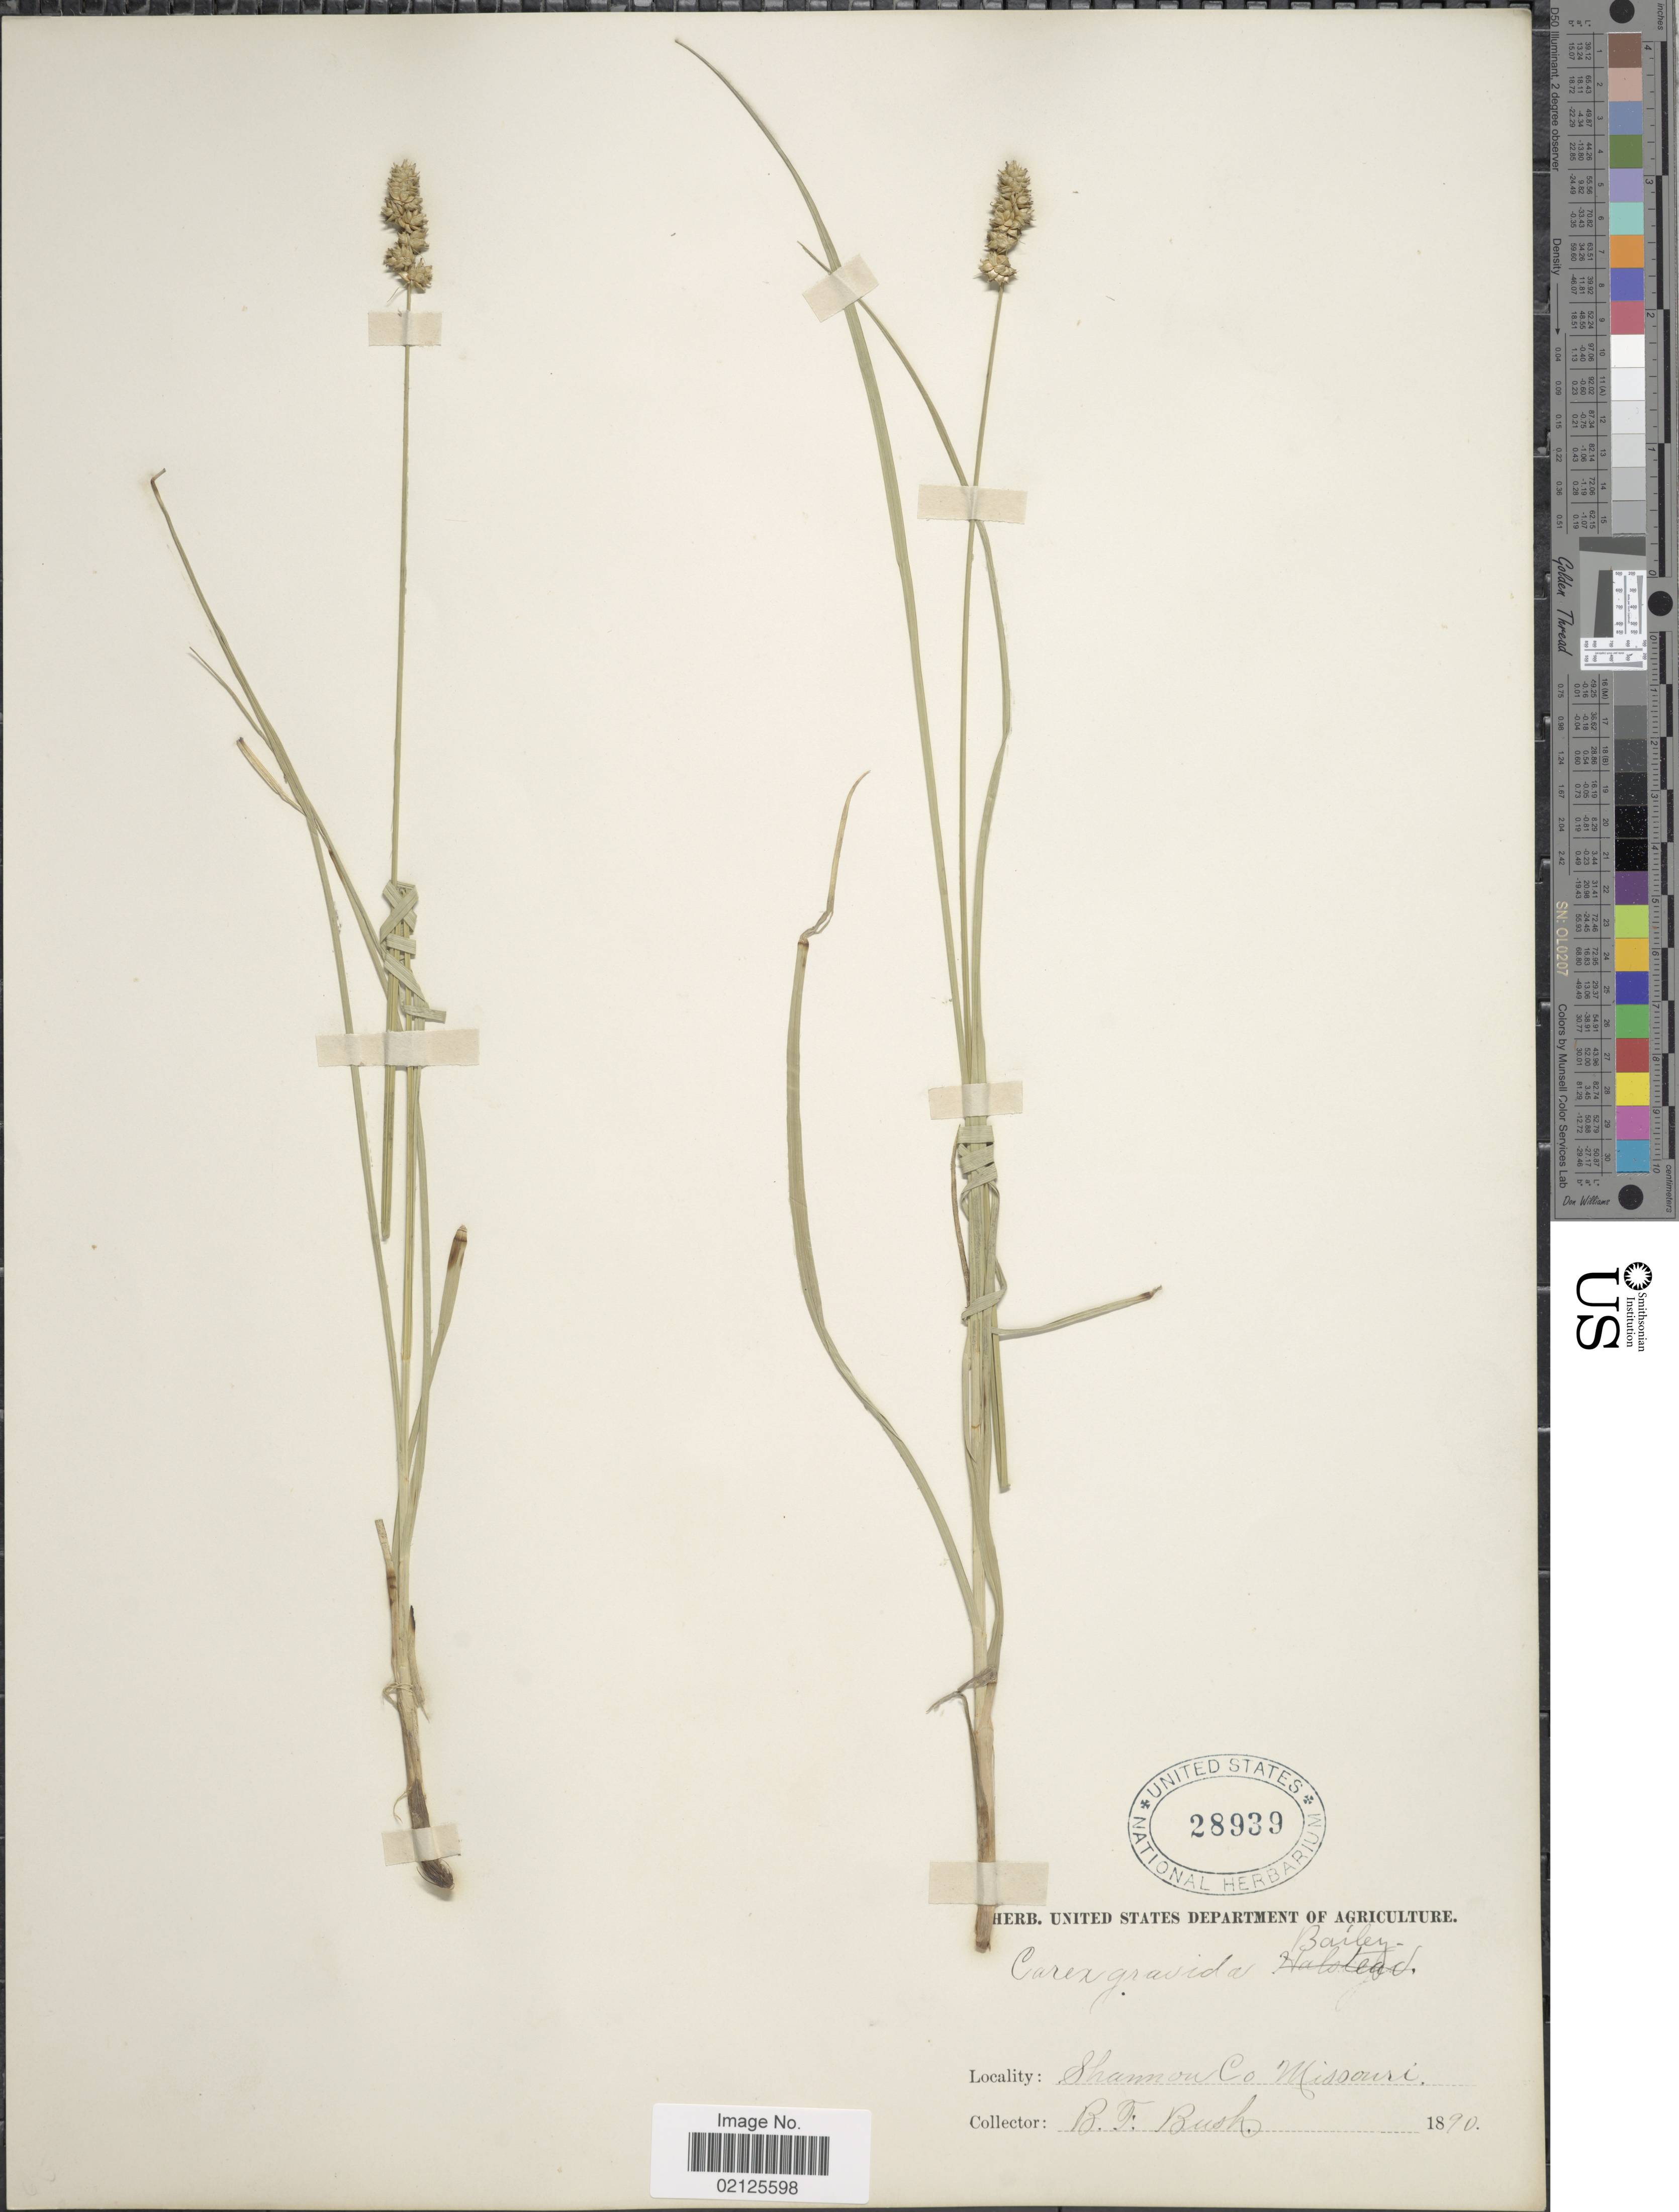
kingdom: Plantae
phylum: Tracheophyta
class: Liliopsida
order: Poales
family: Cyperaceae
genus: Carex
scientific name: Carex muehlenbergii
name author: Willd.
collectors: B. F. Bush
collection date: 1890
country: United States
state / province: Missouri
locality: Shannon Co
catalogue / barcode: US 28939